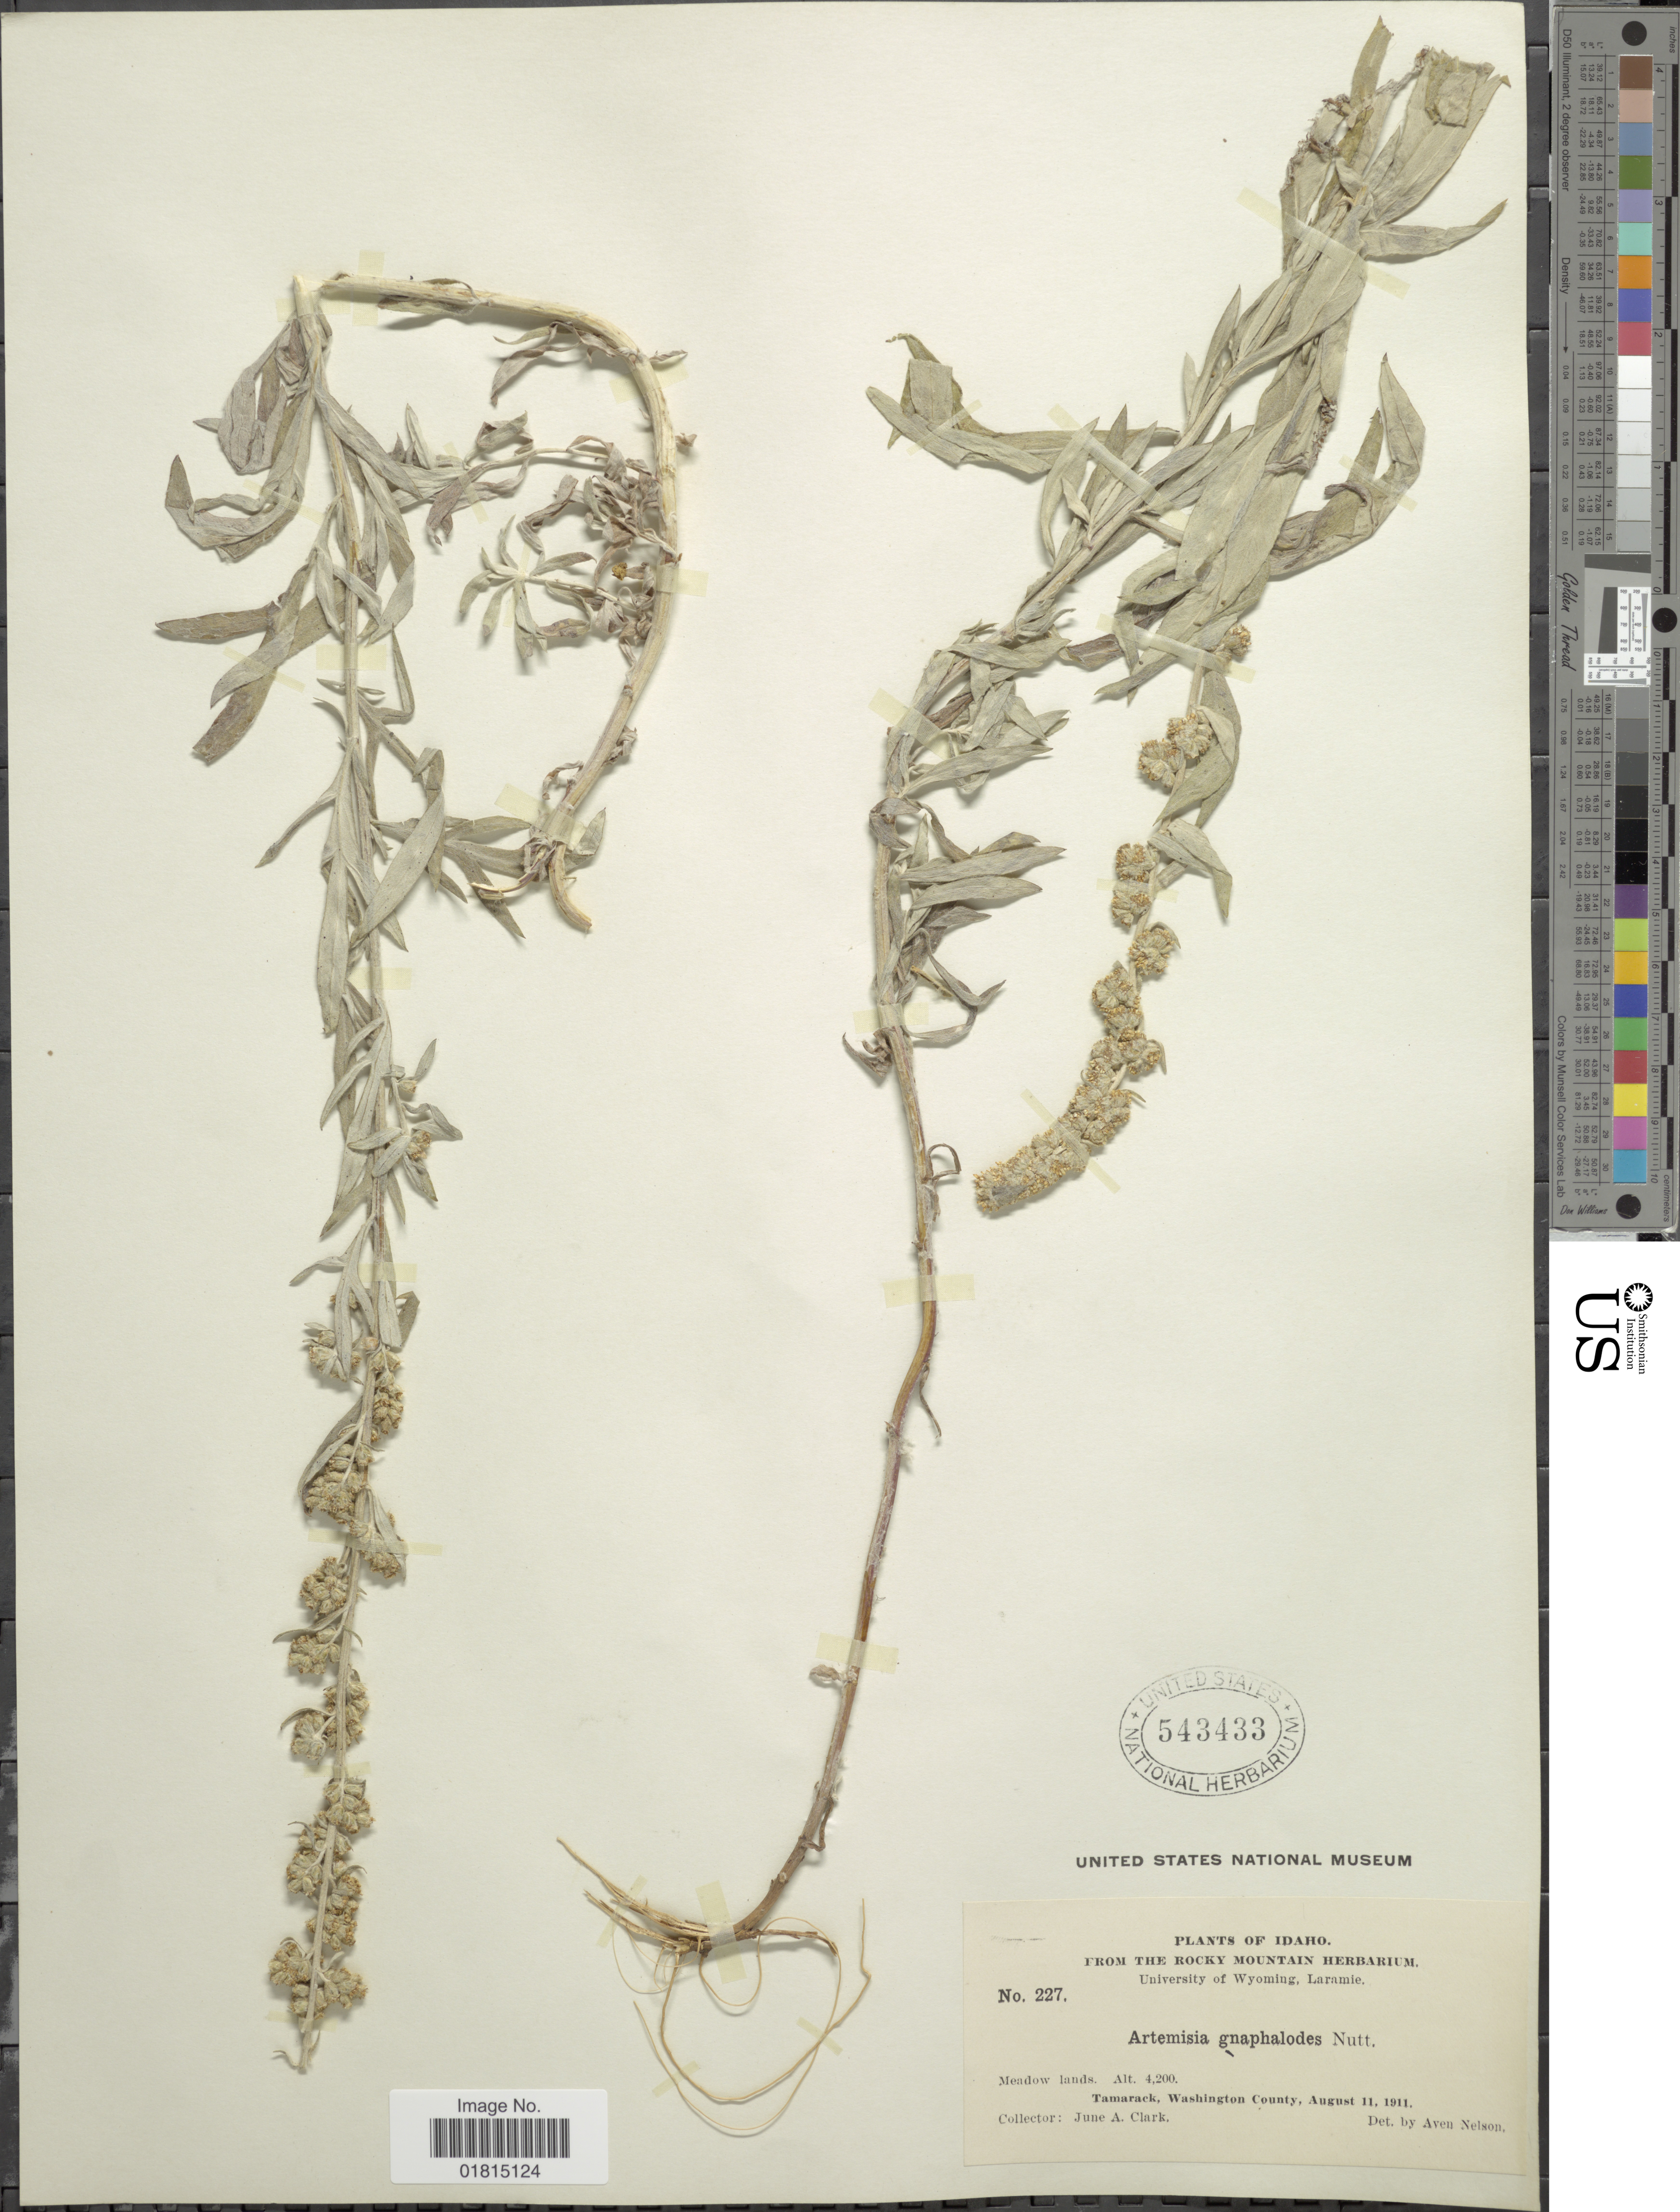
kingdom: Plantae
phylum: Tracheophyta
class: Magnoliopsida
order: Asterales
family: Asteraceae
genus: Artemisia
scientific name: Artemisia diversifolia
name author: Rydb.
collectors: J. A. Clark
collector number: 227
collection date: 1911-08-11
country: United States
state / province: Idaho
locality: Meadow lands. Tamarack, Washington County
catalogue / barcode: US 543433